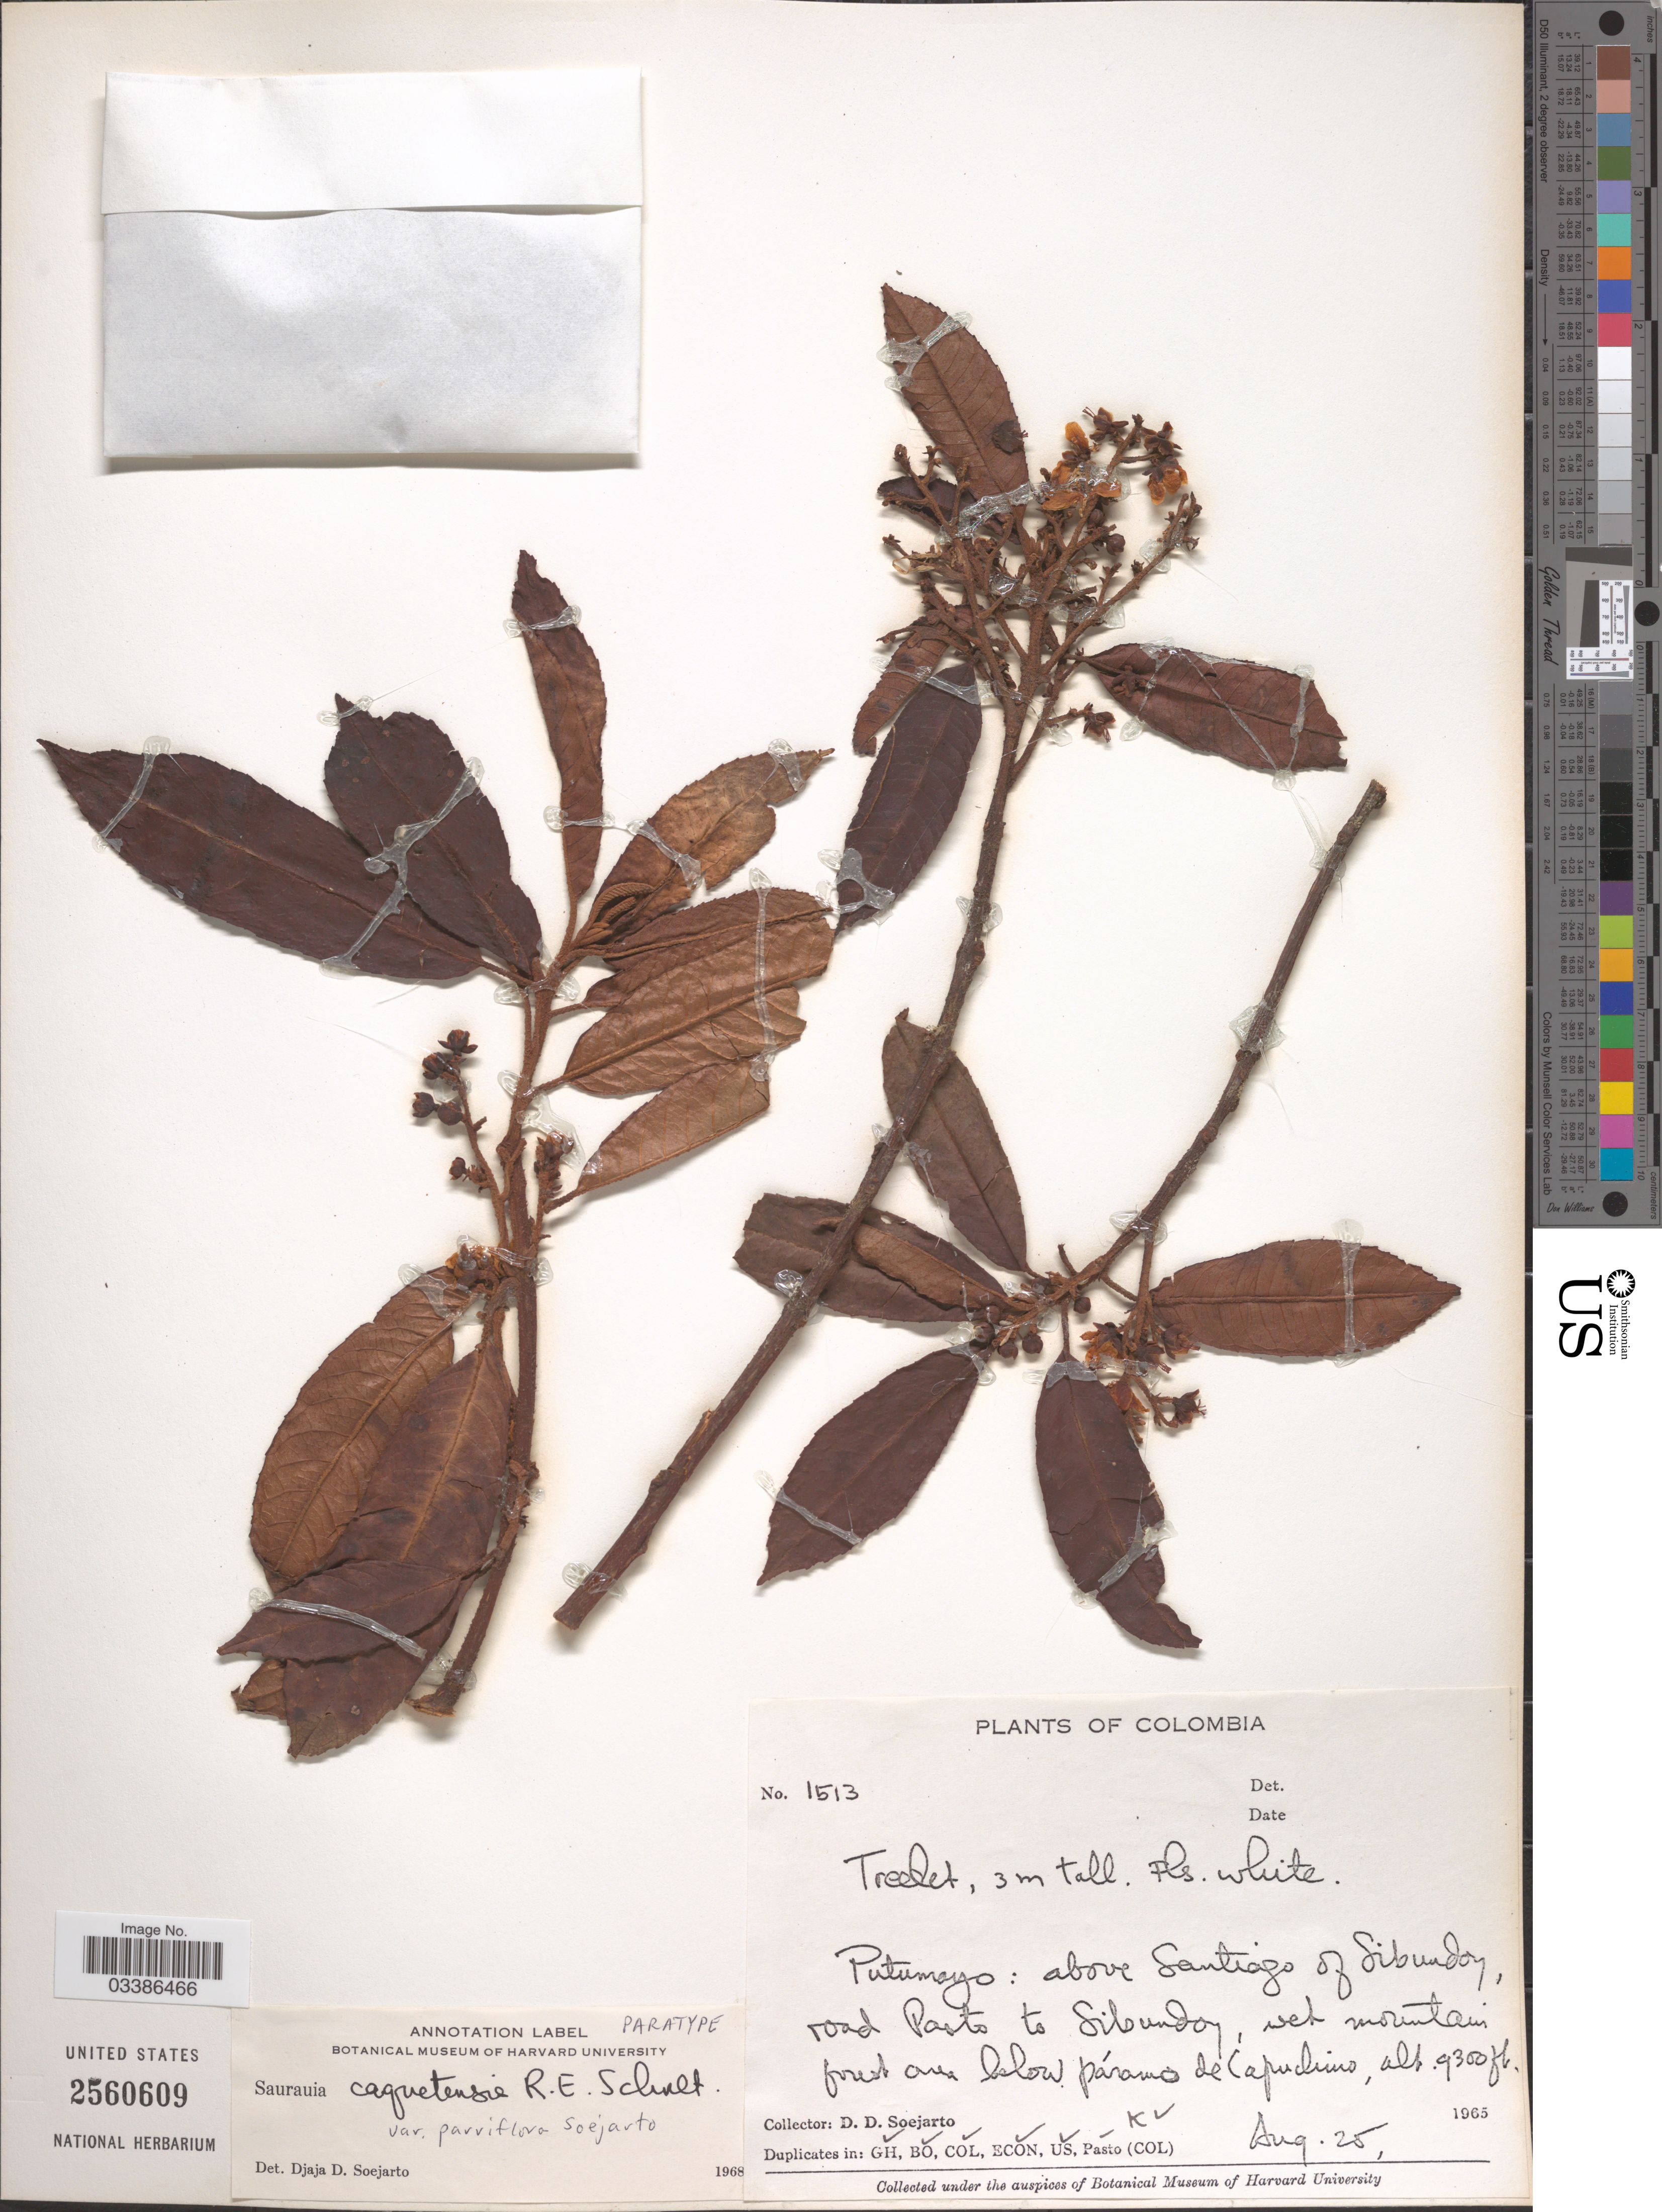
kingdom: Plantae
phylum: Tracheophyta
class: Magnoliopsida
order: Ericales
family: Actinidiaceae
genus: Saurauia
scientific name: Saurauia caquetensis var. parviflora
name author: Soejarto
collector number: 1513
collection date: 1965-08-25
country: Colombia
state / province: Putumayo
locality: Above Santiago of Sibundoy, road Pasto to Sibundoy, wet mountain forest area below páramo de Capuchino.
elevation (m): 2835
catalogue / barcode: US 2560609